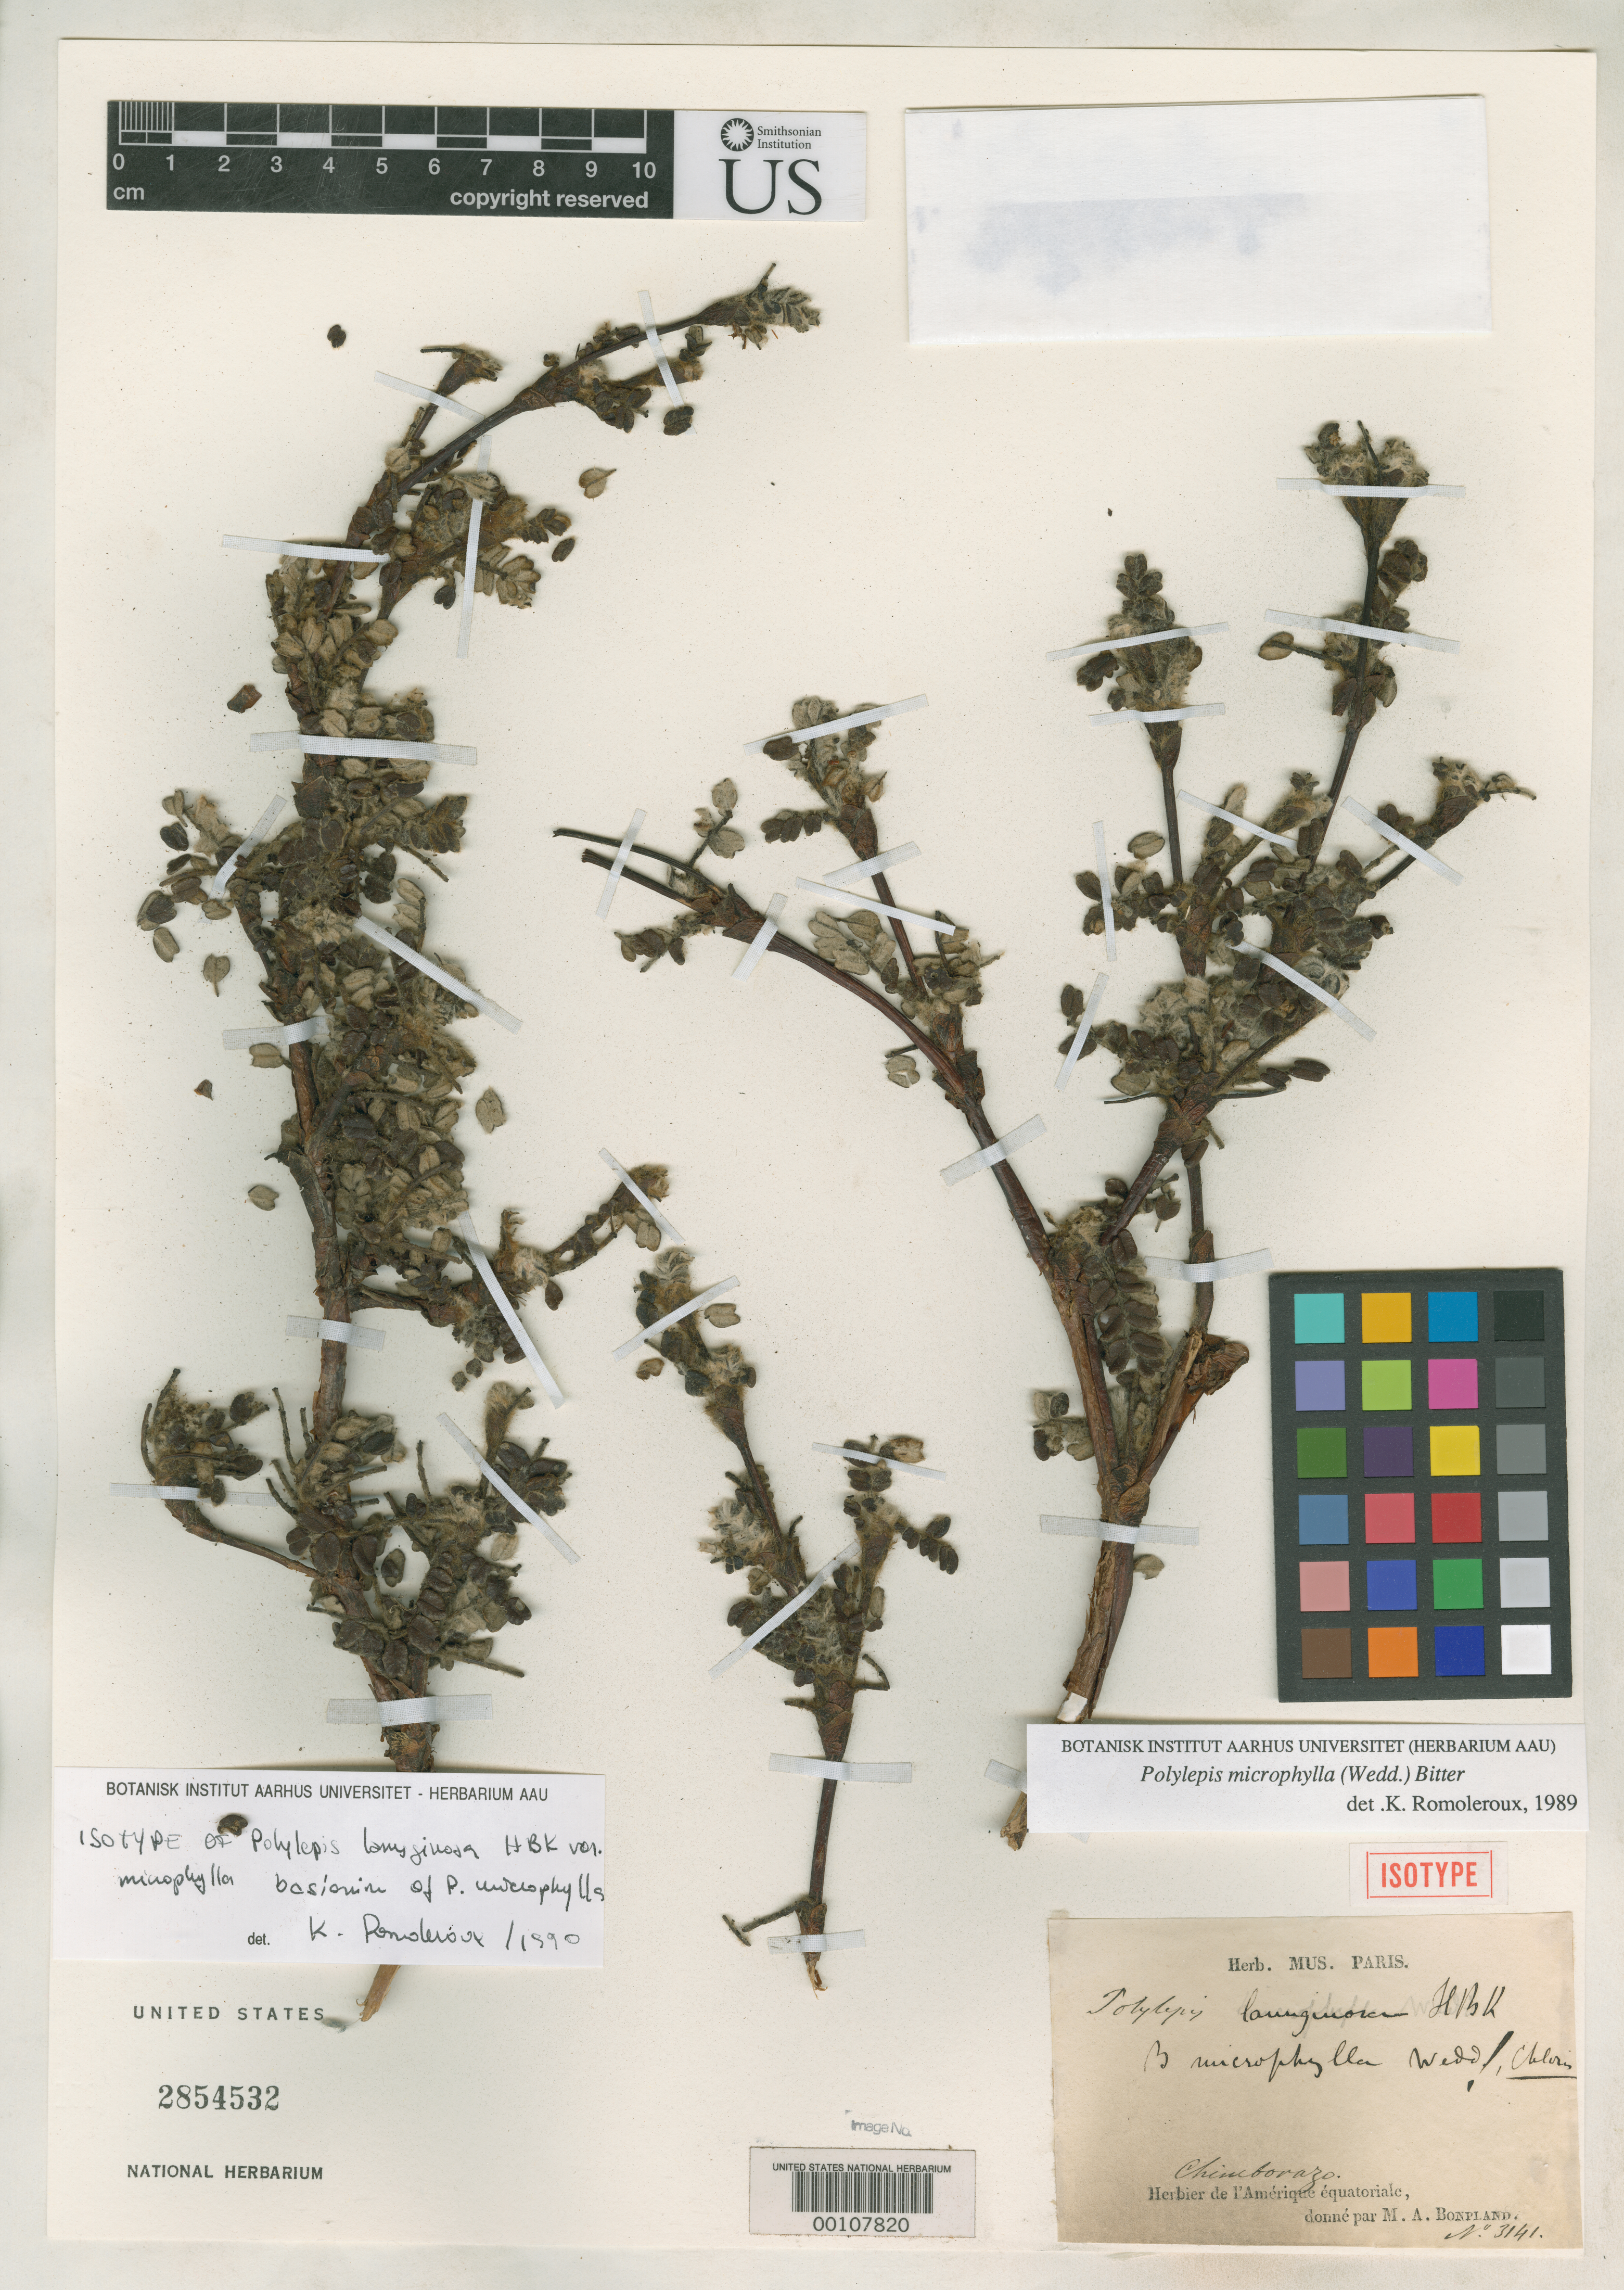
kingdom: Plantae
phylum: Tracheophyta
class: Magnoliopsida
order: Rosales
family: Rosaceae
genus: Polylepis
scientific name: Polylepis lanuginosa var. microphylla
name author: Wedd.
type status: Isotype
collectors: A. J. A. Bonpland & F. W. Humboldt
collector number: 3141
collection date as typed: Jun 1802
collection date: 1802-06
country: Ecuador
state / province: Chimborazo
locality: South of Chimborazo.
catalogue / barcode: US 2854532